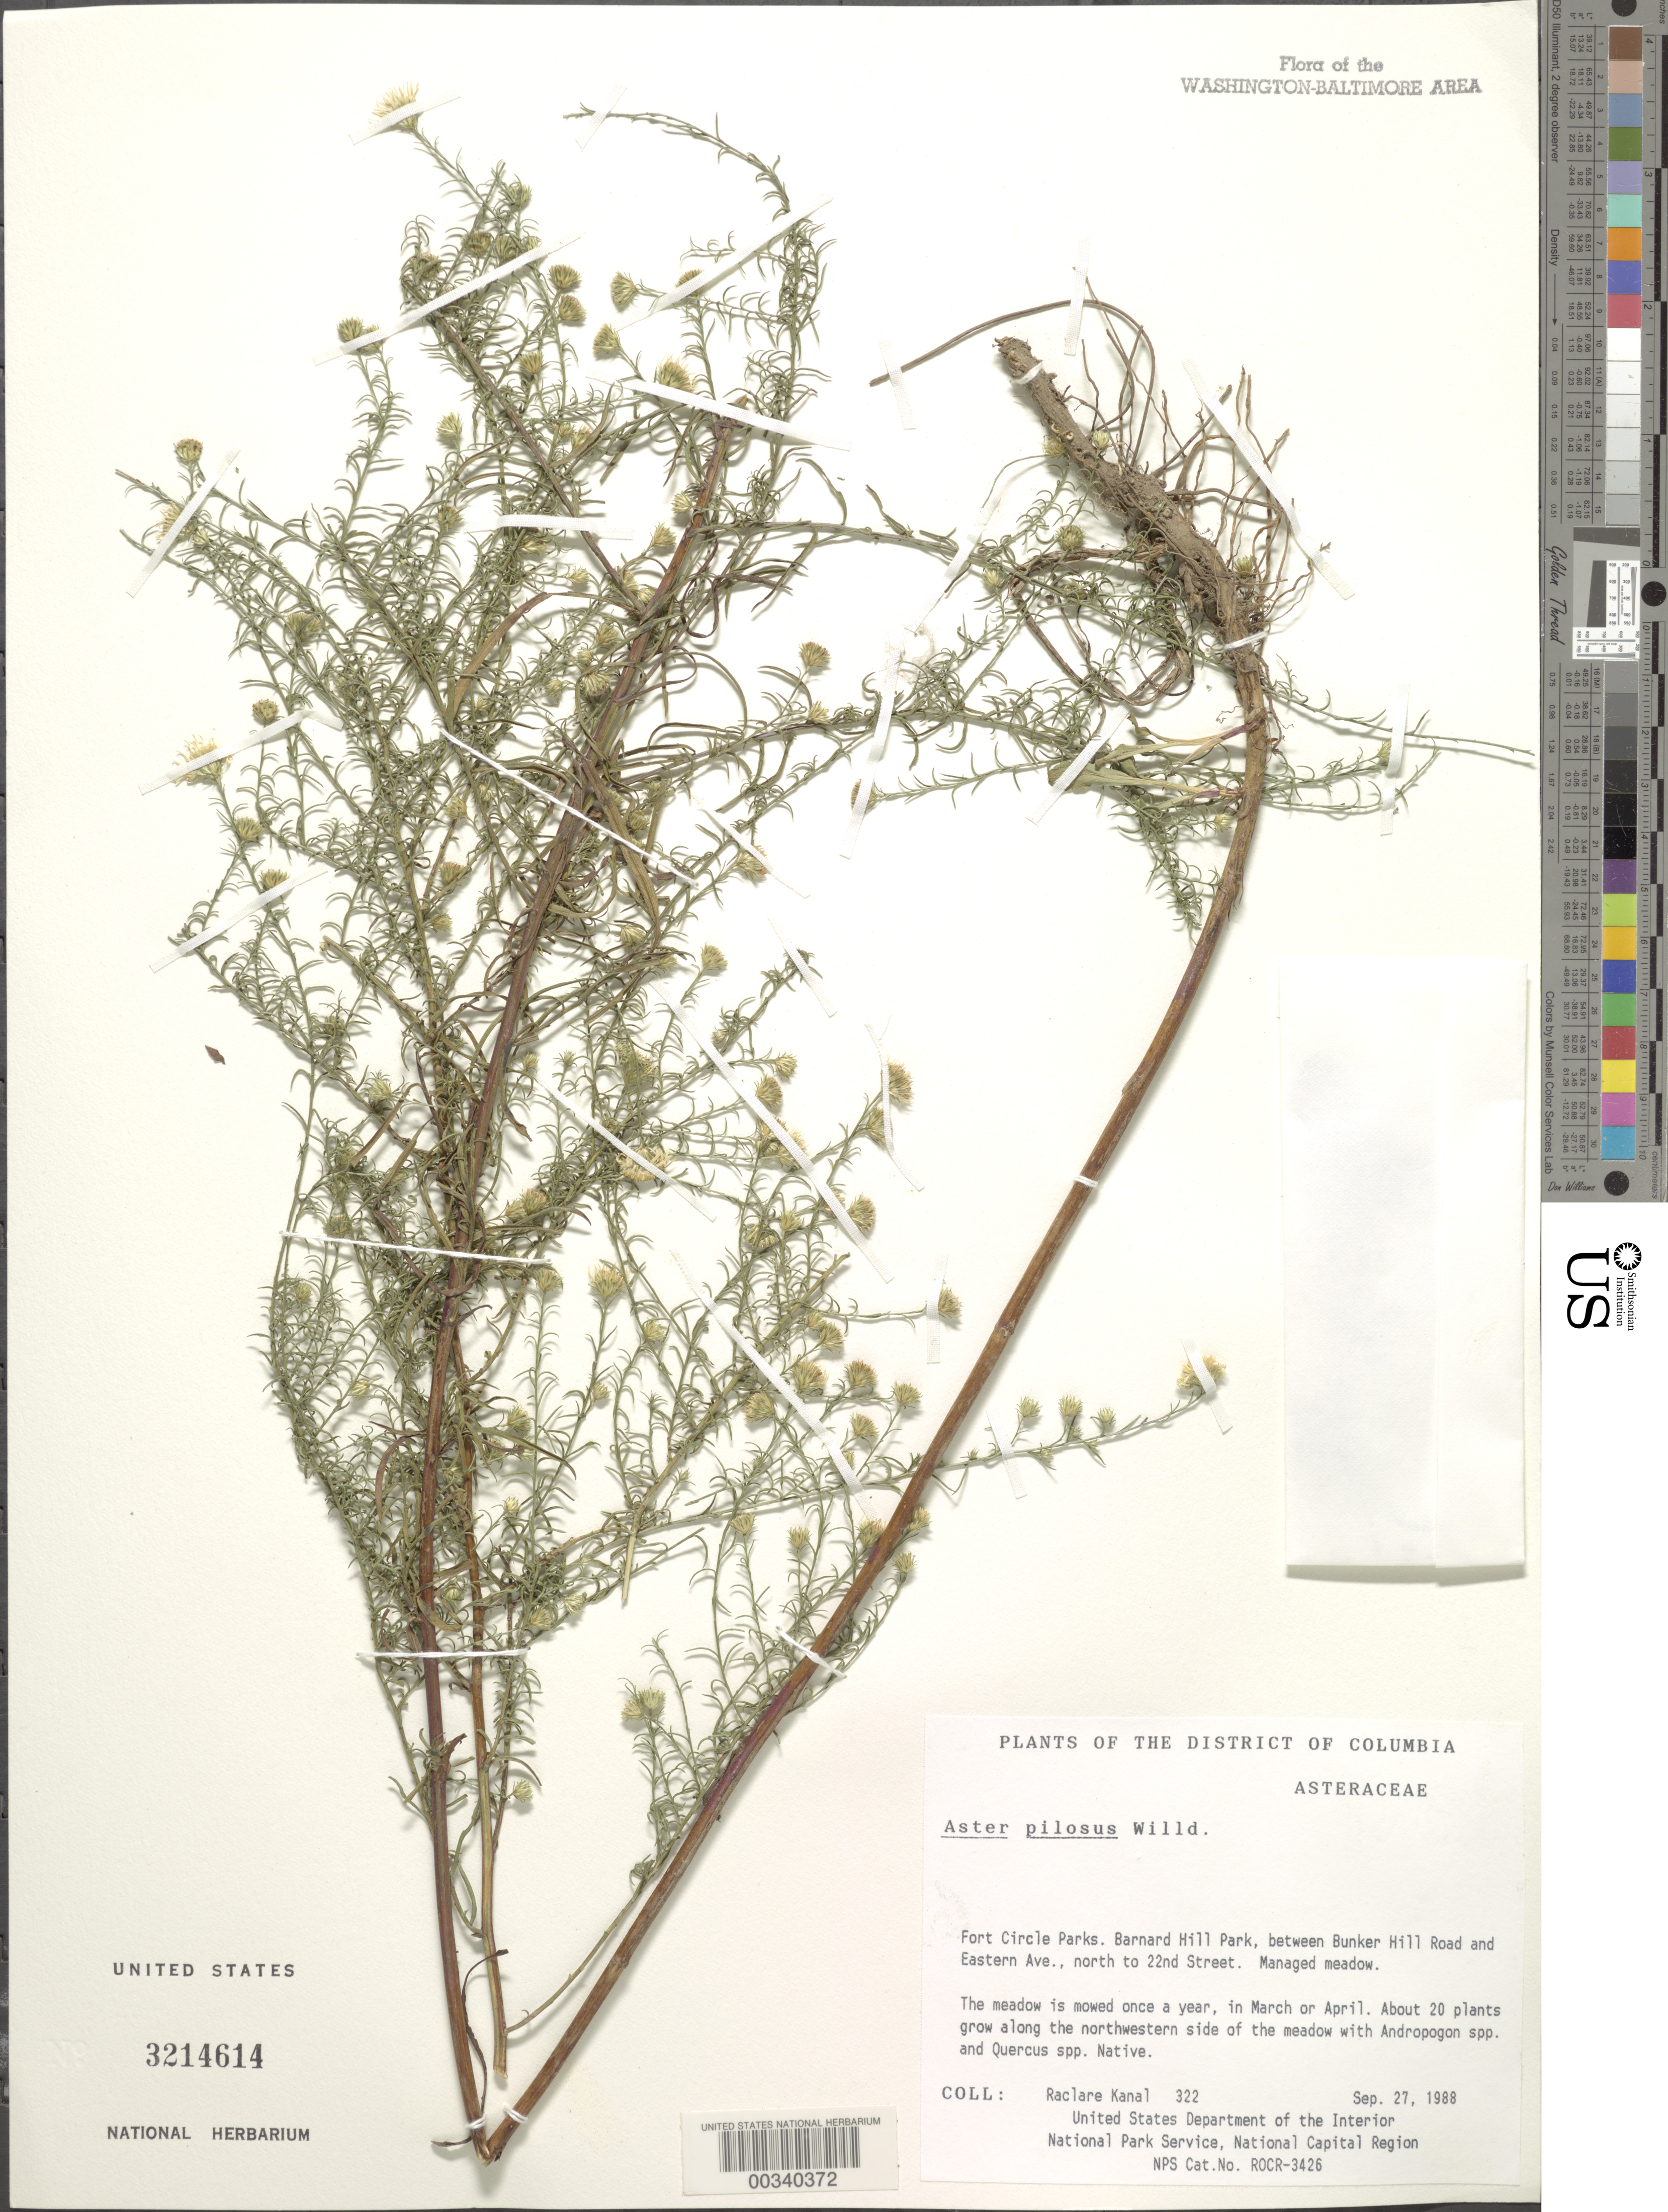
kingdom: Plantae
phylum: Tracheophyta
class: Magnoliopsida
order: Asterales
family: Asteraceae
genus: Symphyotrichum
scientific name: Symphyotrichum pilosum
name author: (Willd.) G.L. Nesom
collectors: R. Kanal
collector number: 322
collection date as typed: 27 Sep 1988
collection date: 1988-09-27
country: United States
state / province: District of Columbia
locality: Fort Circle Parks, Barnard Hill Park, between Bunker Hill Road and Eastern Ave. N of 22nd St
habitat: Managed meadow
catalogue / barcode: US 3214614